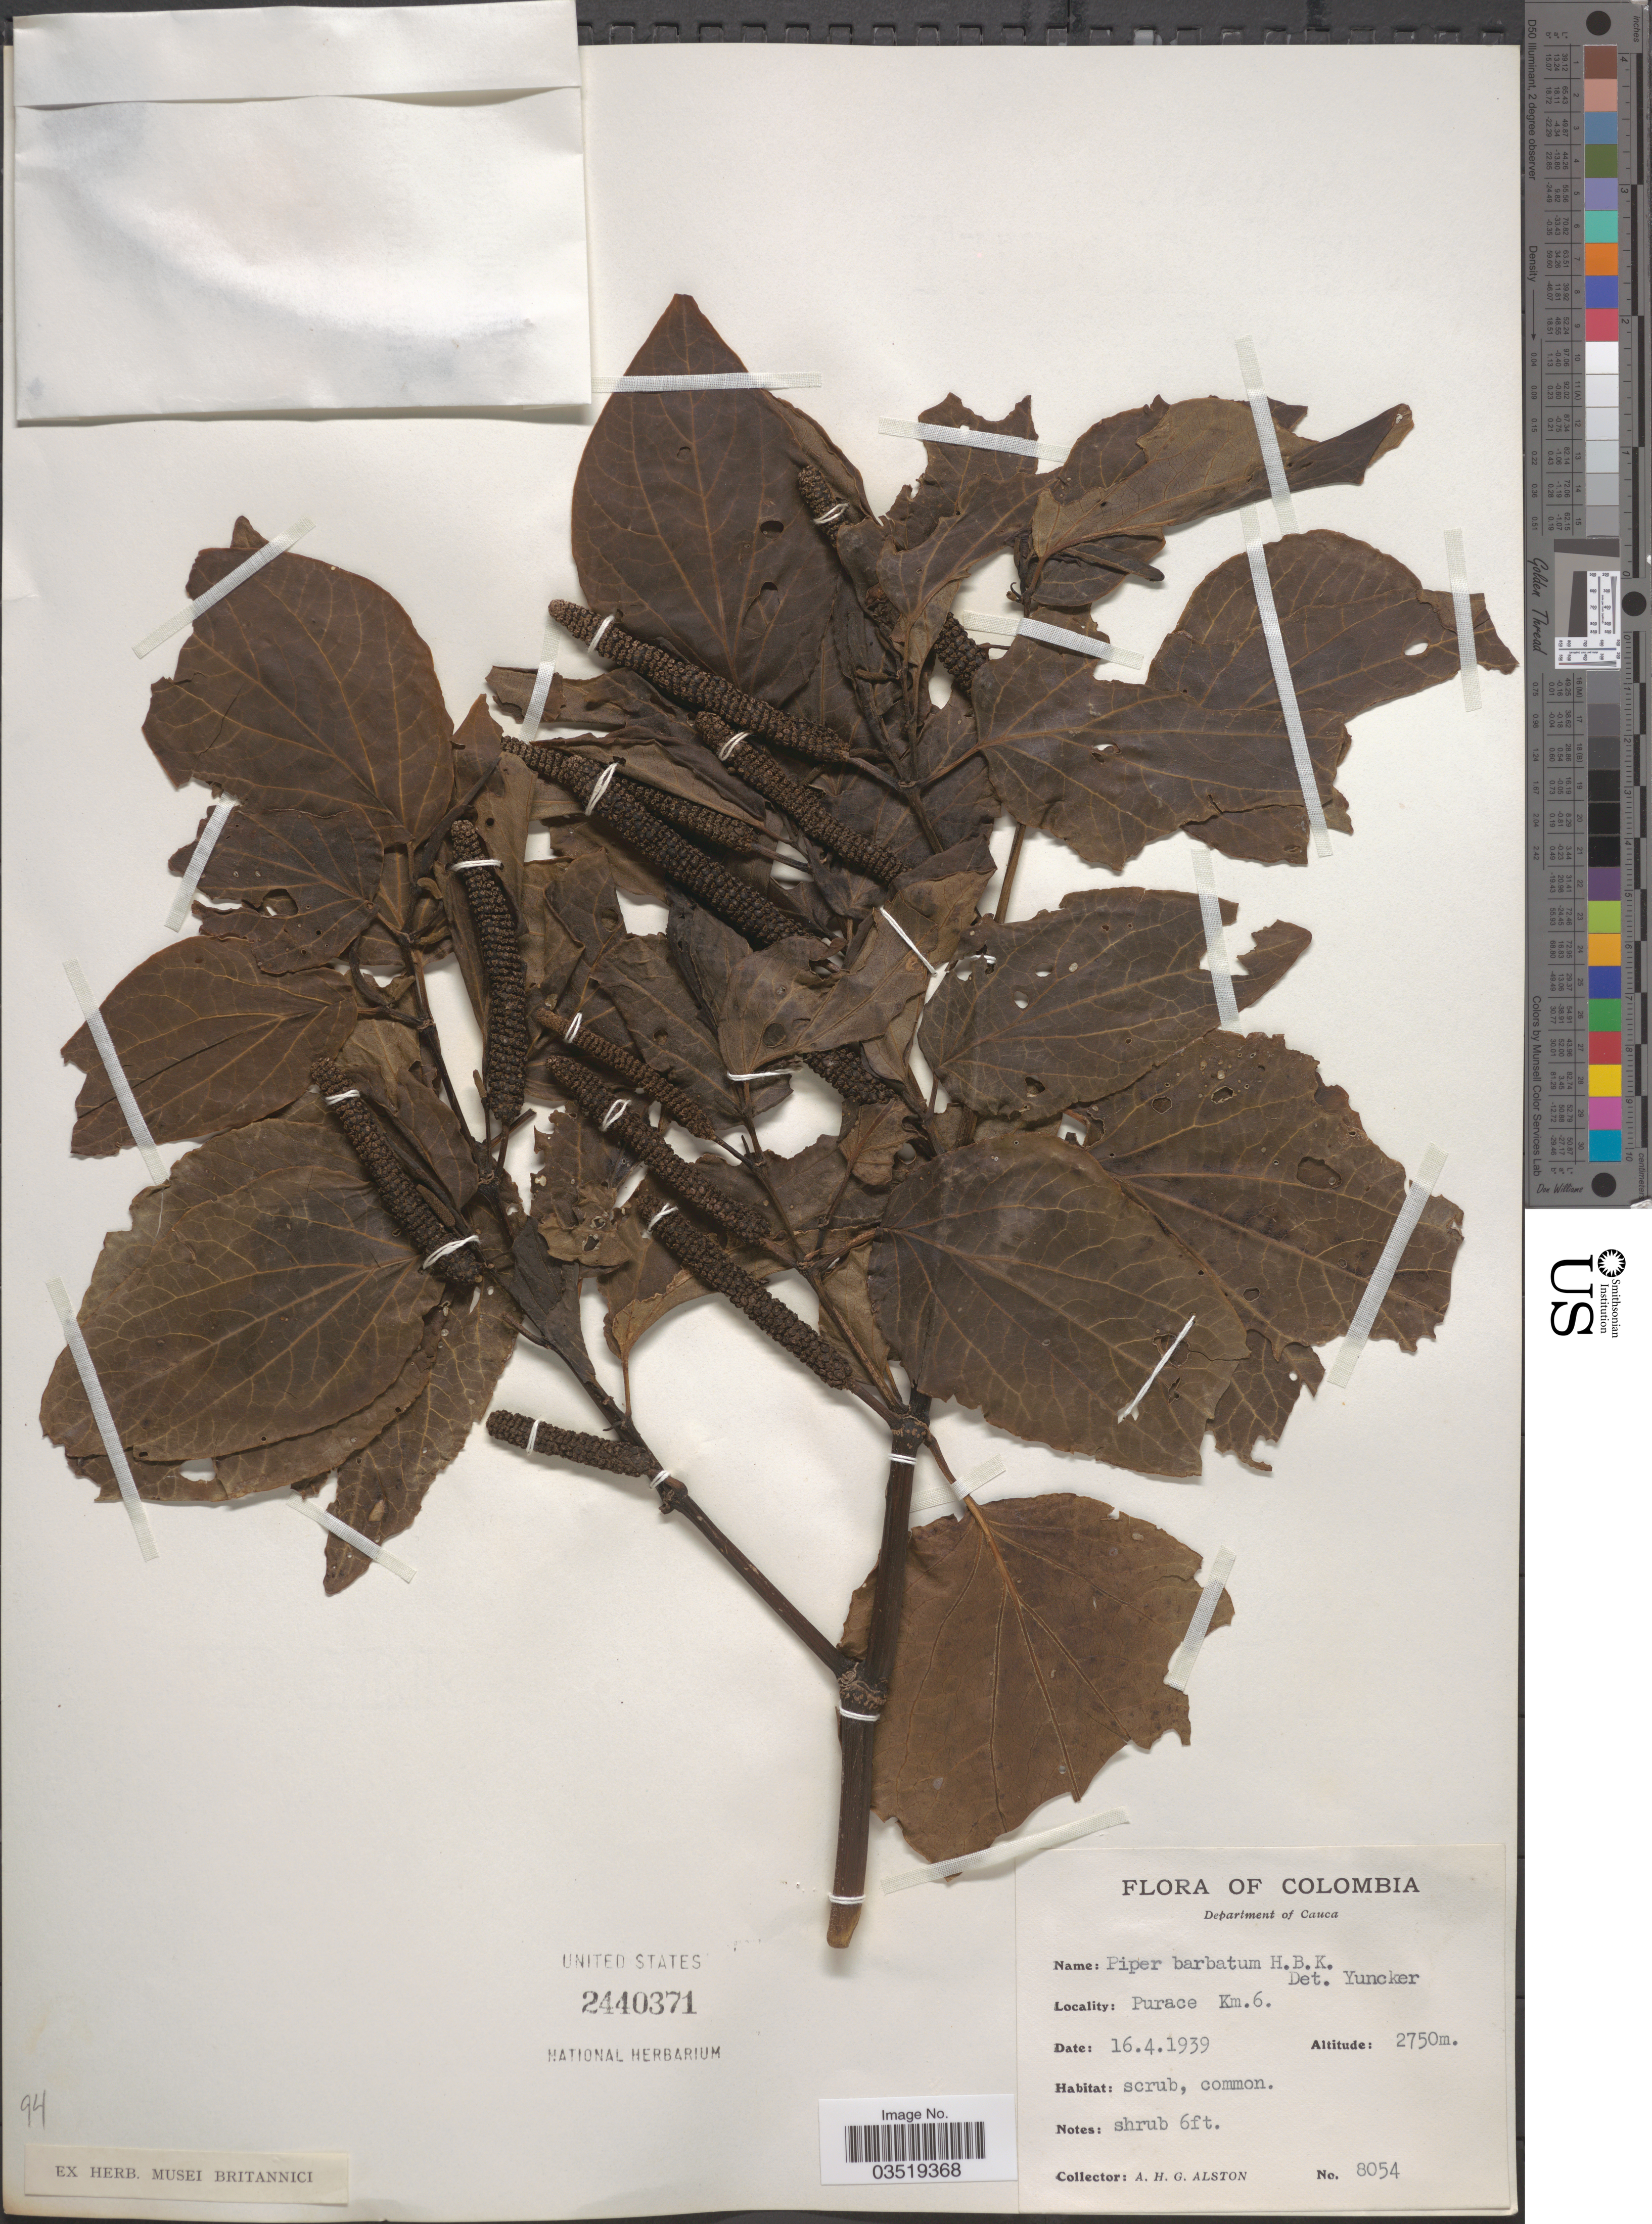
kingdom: Plantae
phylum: Tracheophyta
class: Magnoliopsida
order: Piperales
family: Piperaceae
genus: Piper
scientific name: Piper barbatum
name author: C. DC.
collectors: A. H. Alston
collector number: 8054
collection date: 1939-04-16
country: Colombia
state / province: Cauca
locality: Department of Cauca. Purace Km.6.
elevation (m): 2750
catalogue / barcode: US 2440371